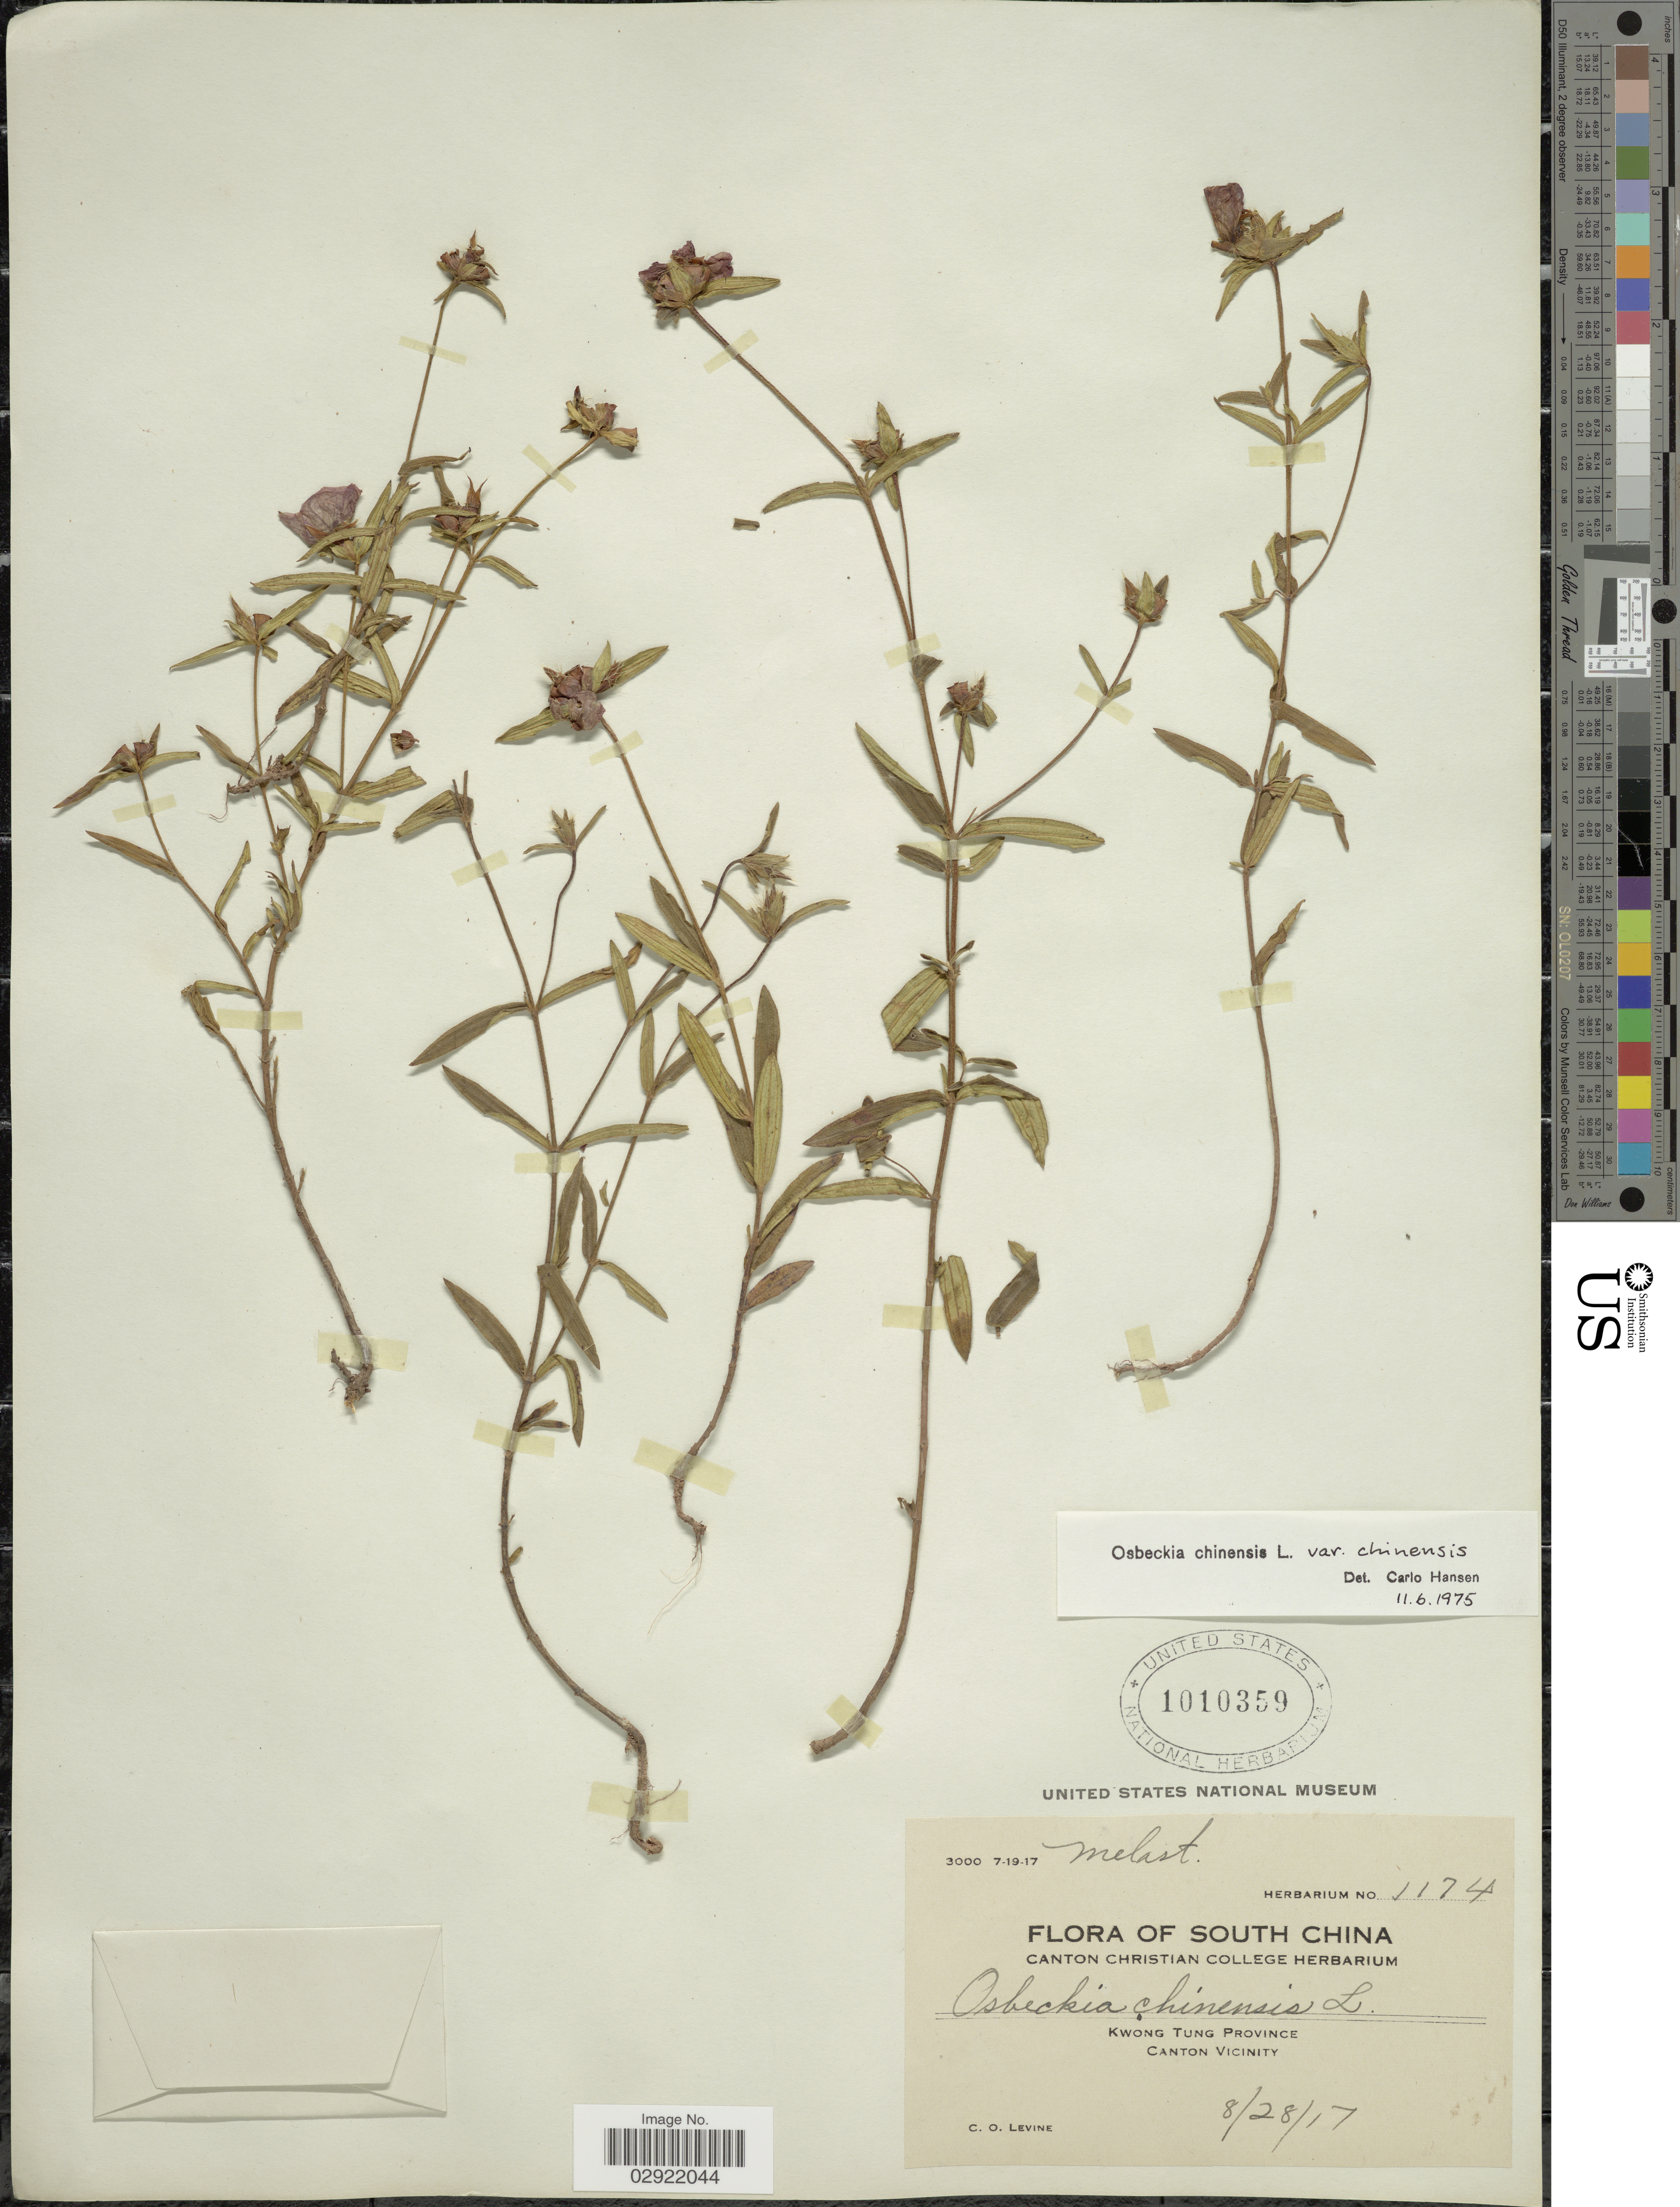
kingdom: Plantae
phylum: Tracheophyta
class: Magnoliopsida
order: Myrtales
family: Melastomataceae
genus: Osbeckia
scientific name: Osbeckia chinensis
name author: L.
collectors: C. O. Levine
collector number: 1174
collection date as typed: Transcribed d/m/y: 28/8/17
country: China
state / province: Guangdong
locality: Kwong Tung Province. Canton Vicinity.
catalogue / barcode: US 1010359